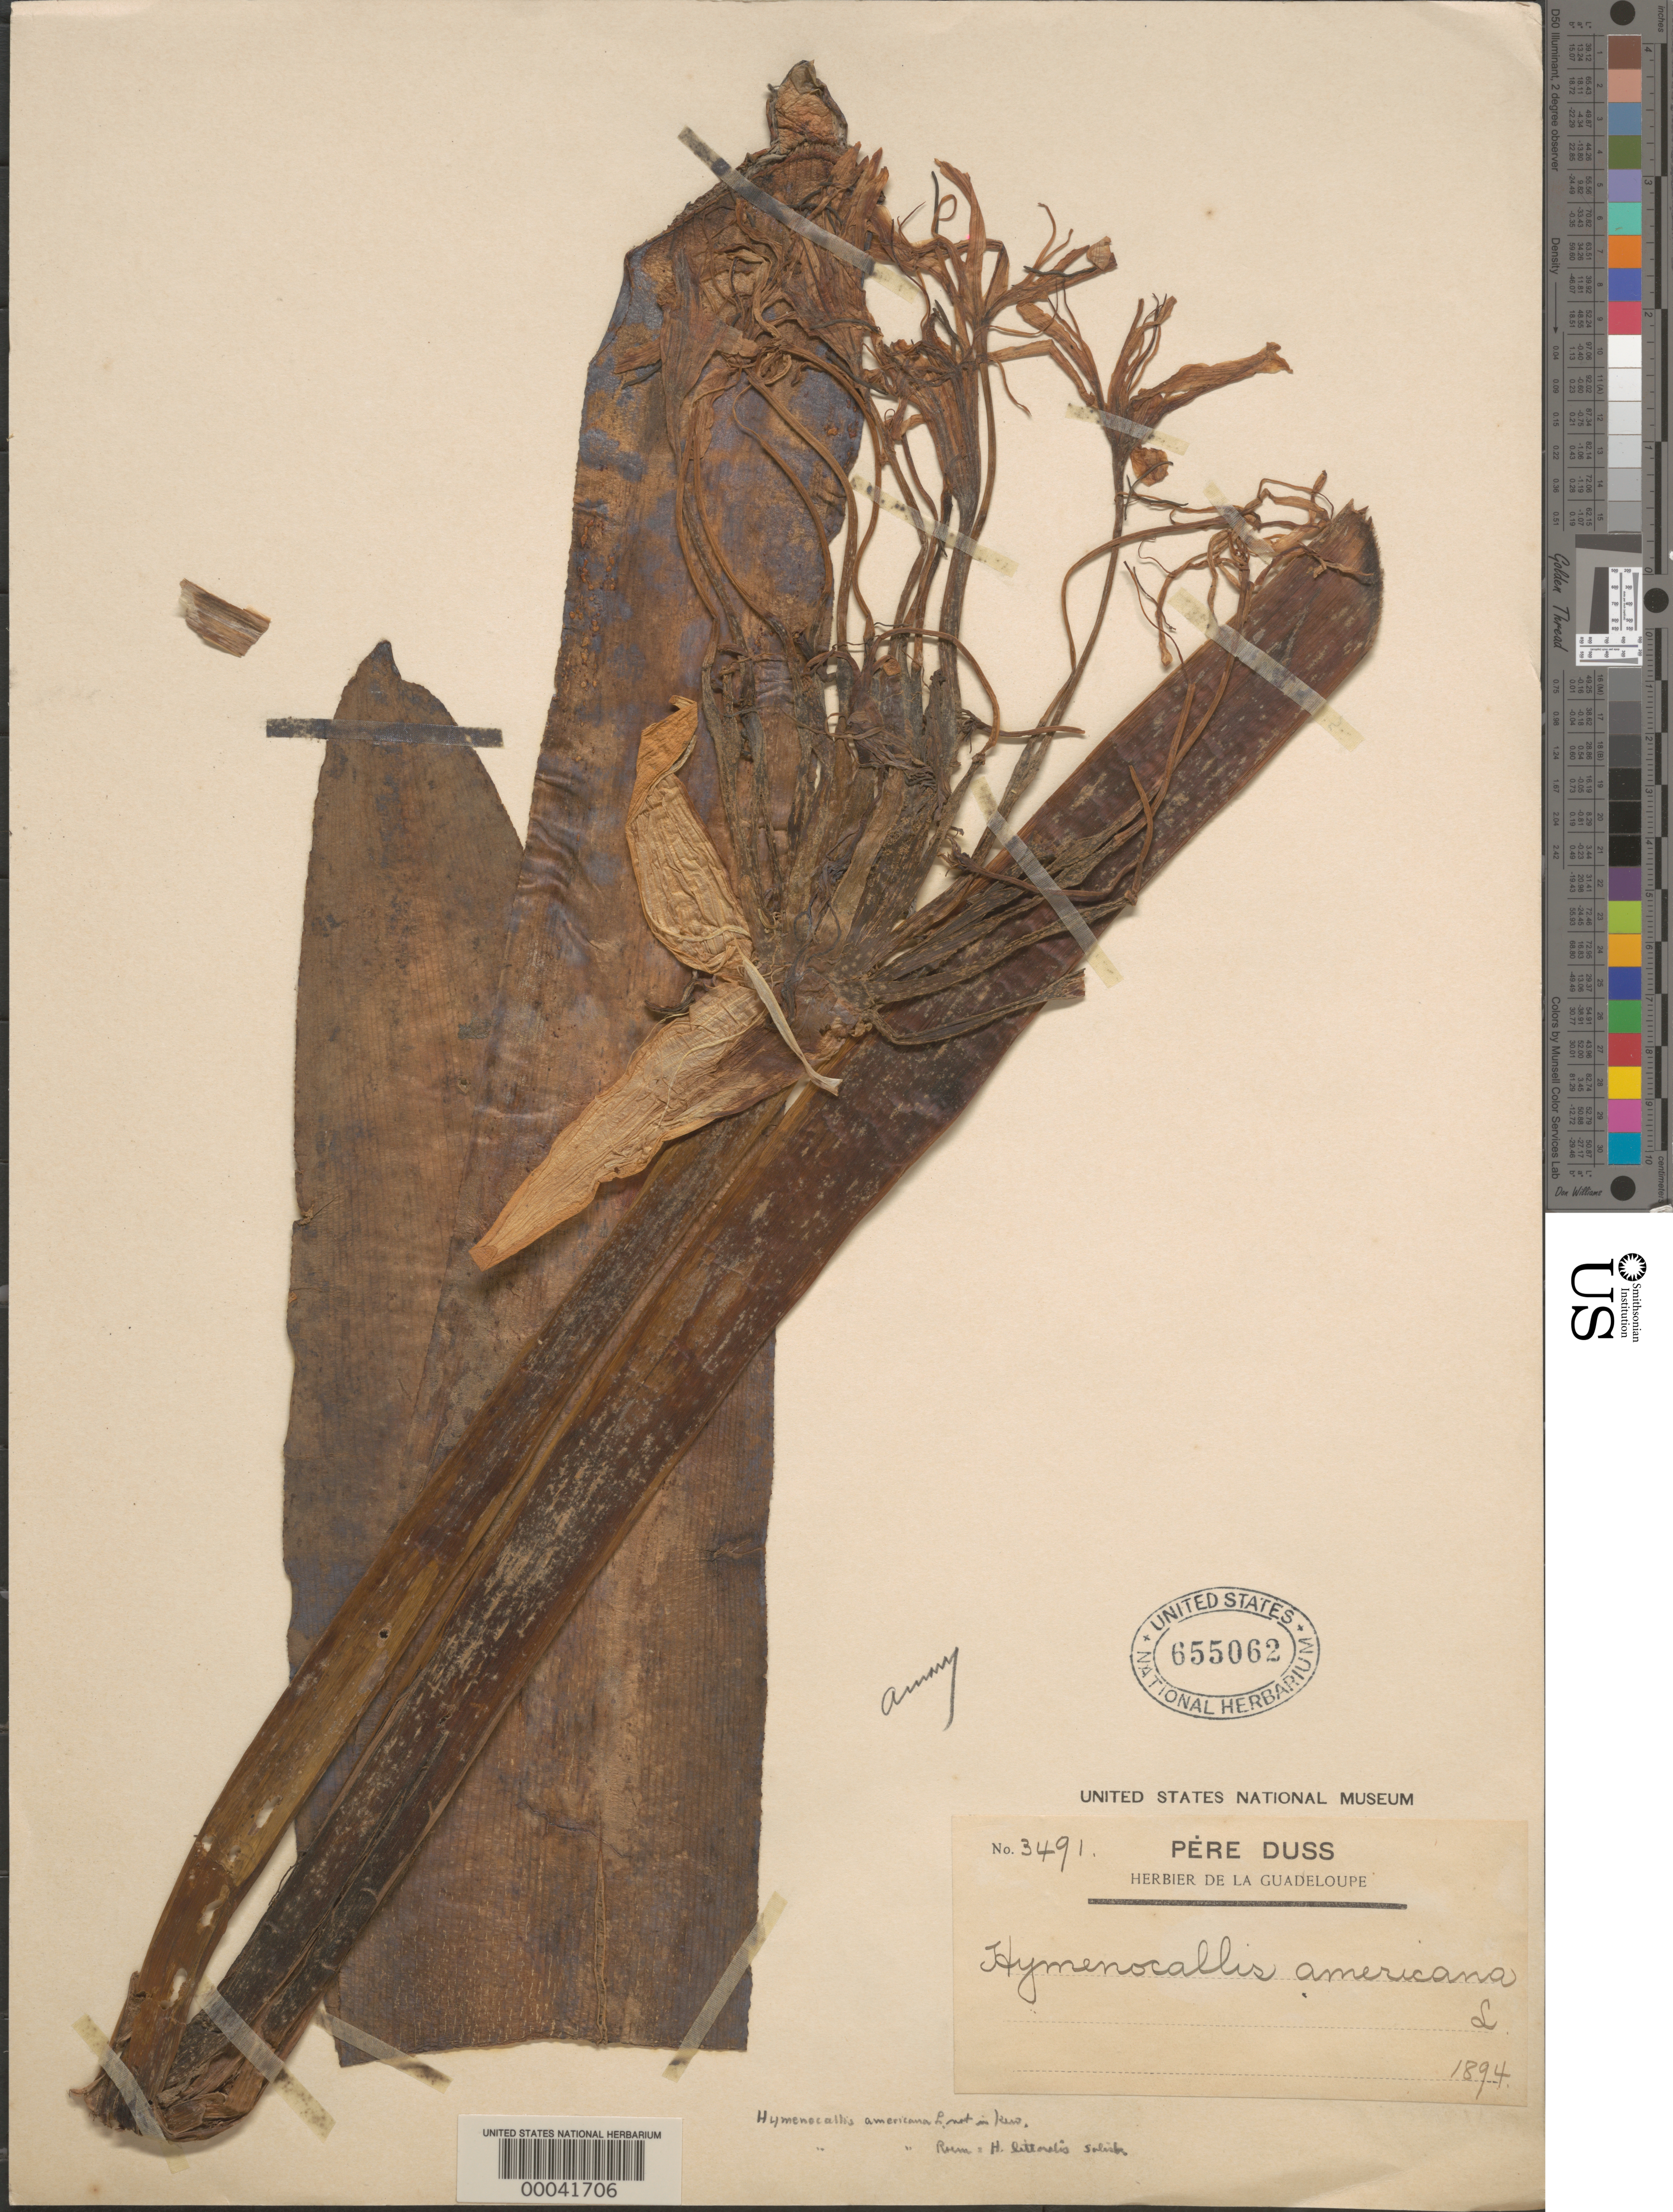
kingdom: Plantae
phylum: Tracheophyta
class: Liliopsida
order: Asparagales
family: Amaryllidaceae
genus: Hymenocallis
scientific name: Hymenocallis littoralis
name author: (Jacq.) Salisb.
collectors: Père Duss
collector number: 3491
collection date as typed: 1894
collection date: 1894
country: Guadeloupe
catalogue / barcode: US 655062